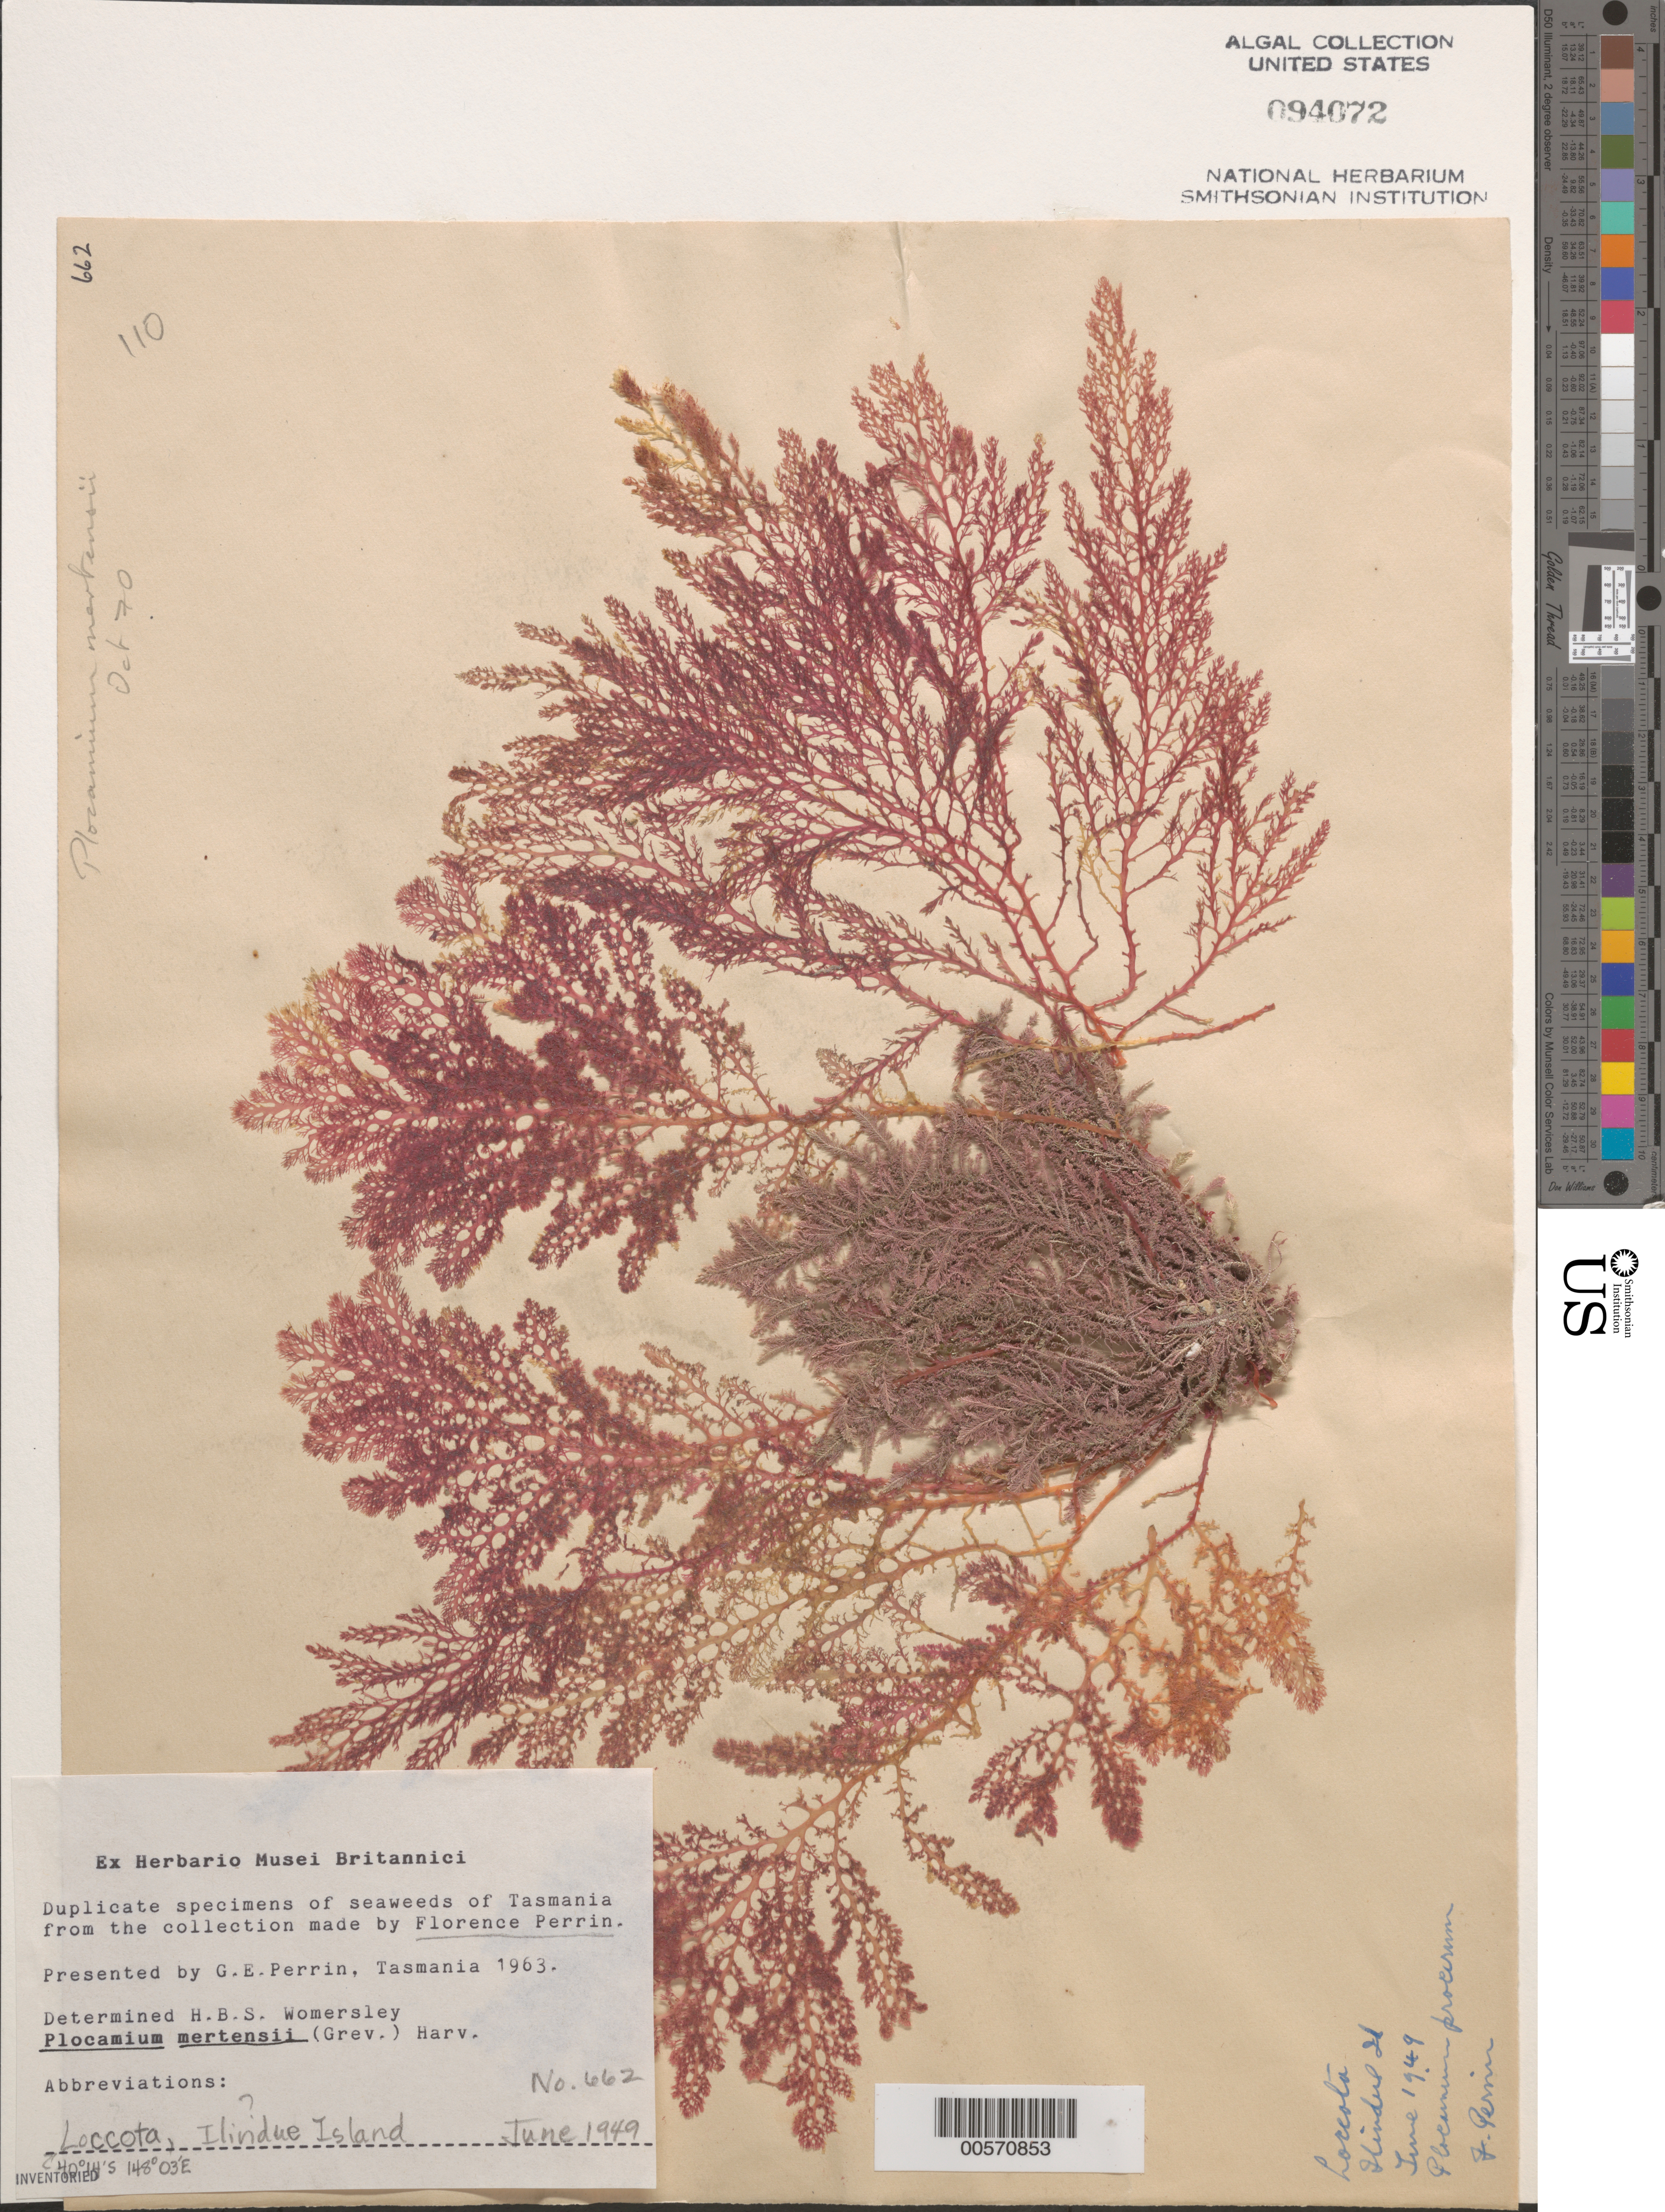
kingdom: Plantae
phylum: Rhodophyta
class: Florideophyceae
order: Plocamiales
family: Plocamiaceae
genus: Plocamium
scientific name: Plocamium mertensii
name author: (Greville) Harvey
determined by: Womersley, H. B. S.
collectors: F. Perrin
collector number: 662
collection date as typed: Jun 1949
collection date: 1949-06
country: Australia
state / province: Tasmania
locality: Loccota, ilindue island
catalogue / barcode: US 94072